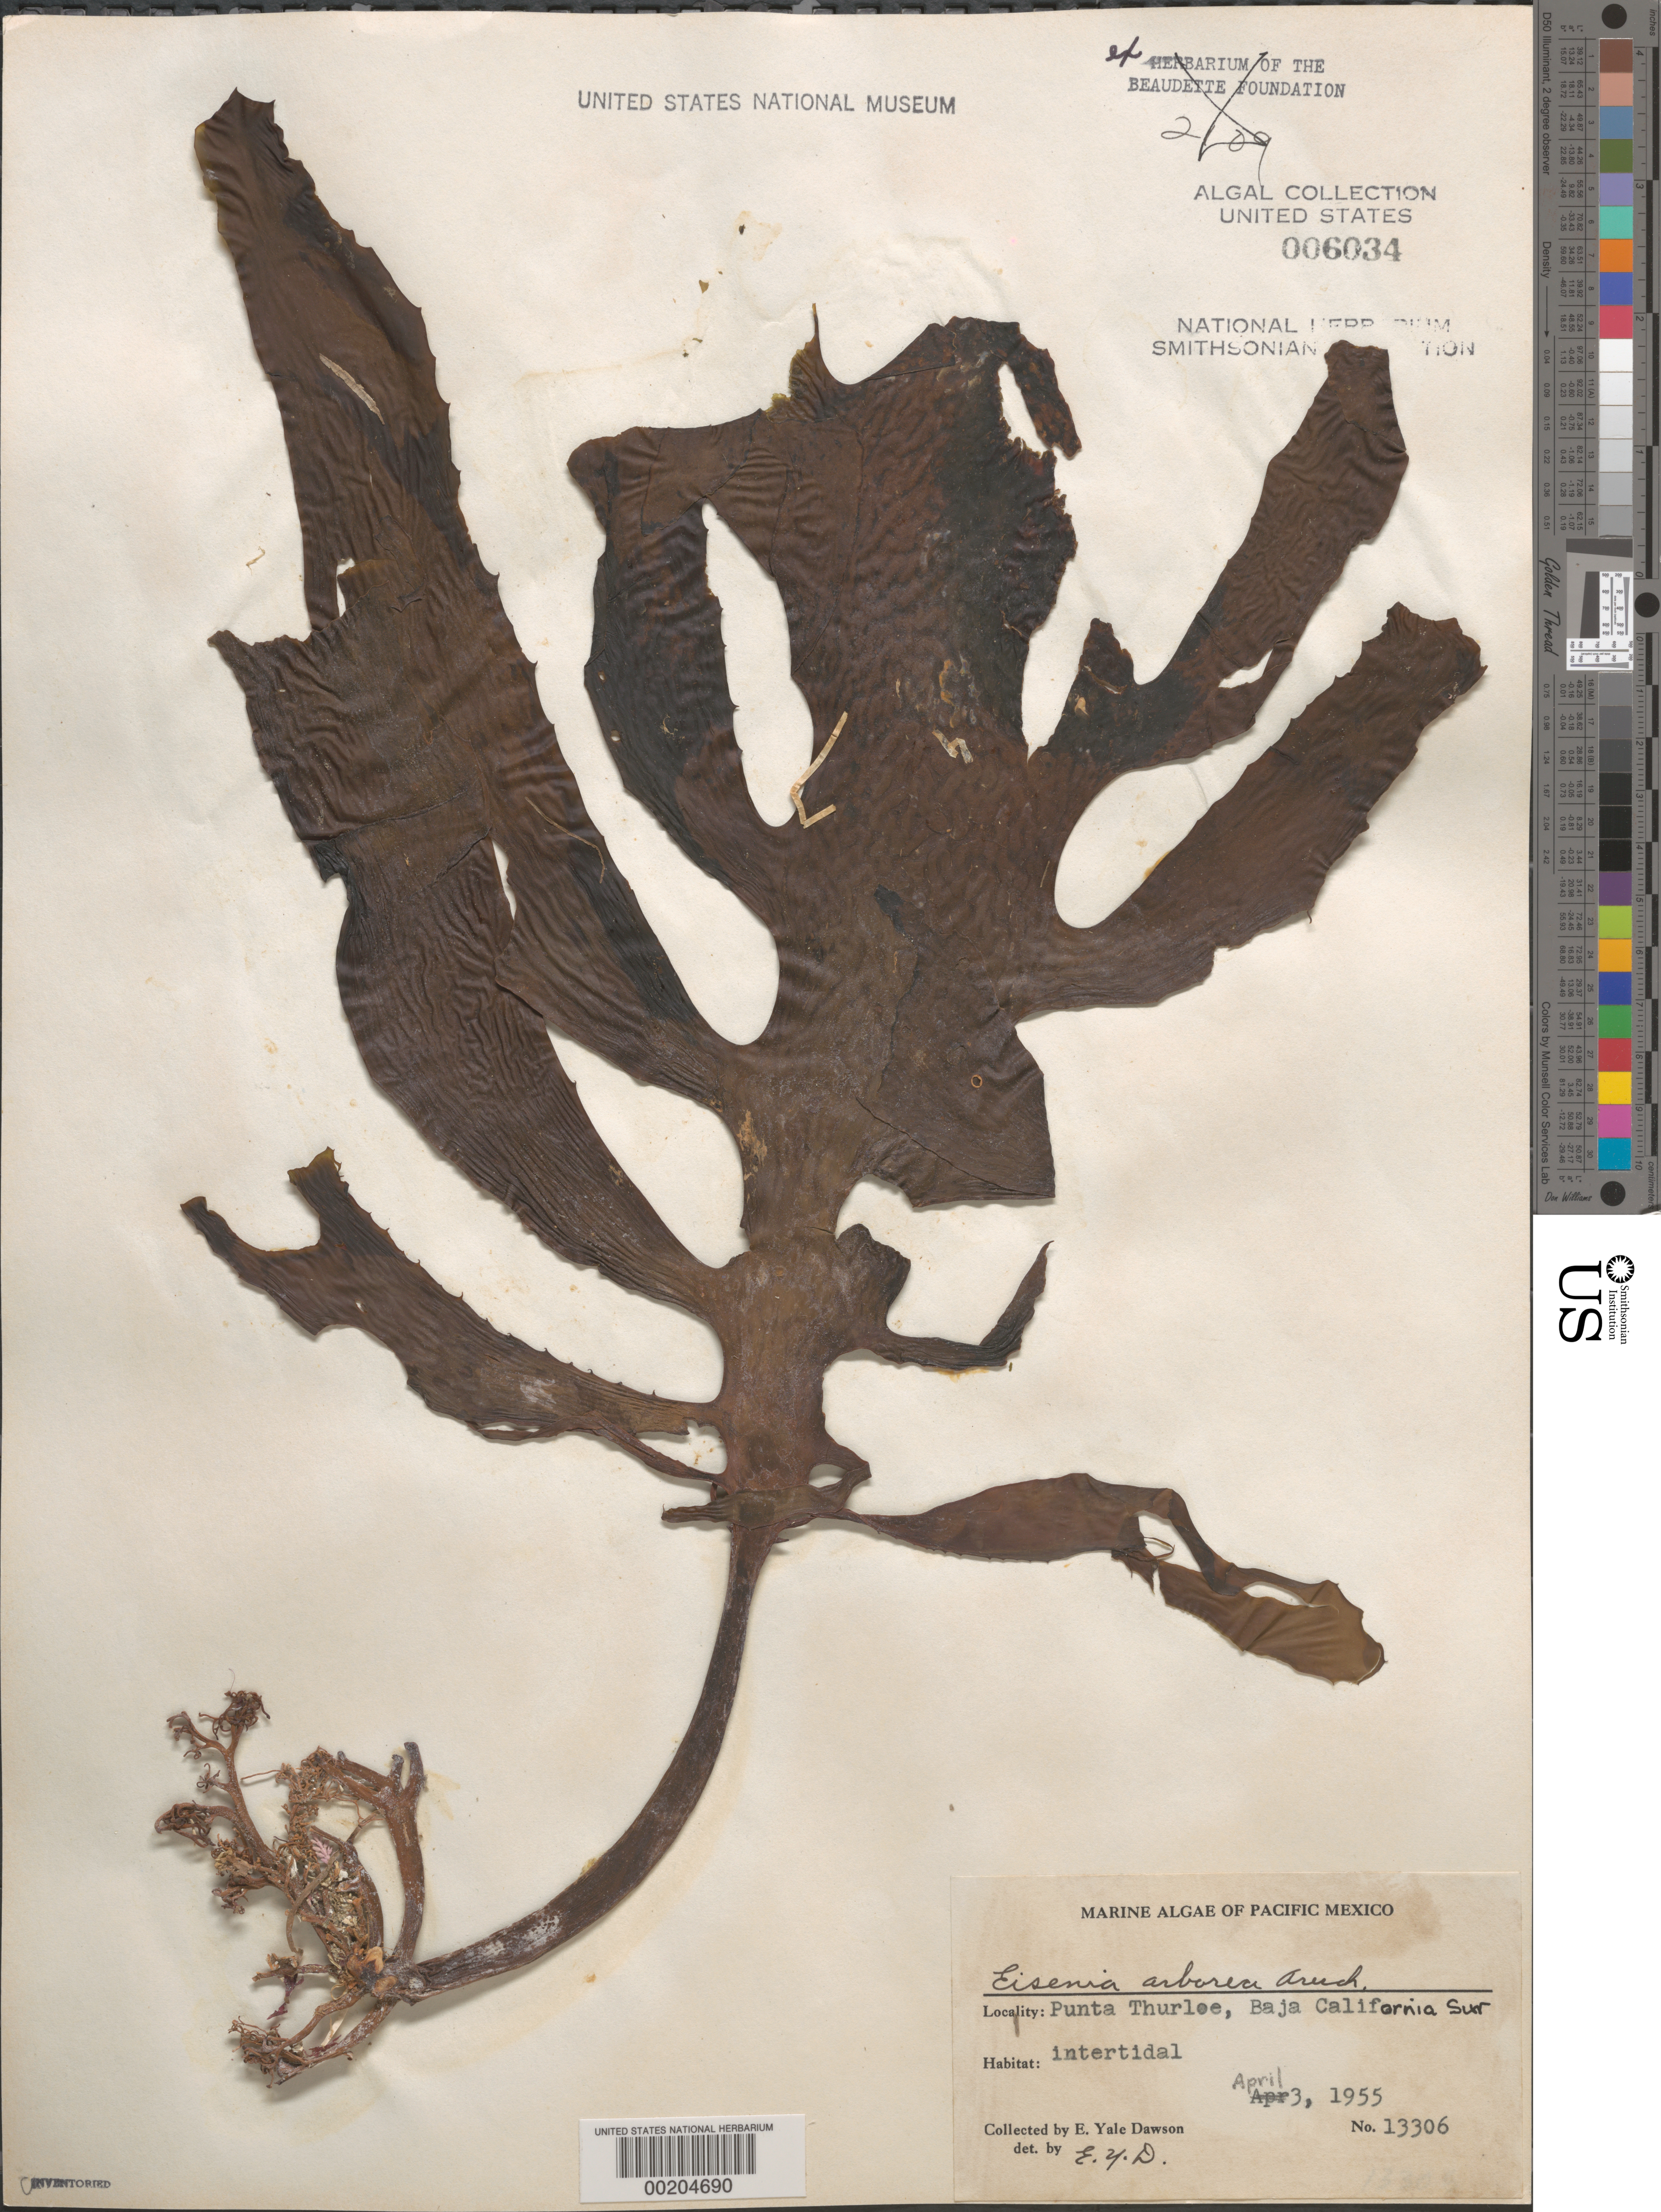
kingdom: Chromista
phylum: Ochrophyta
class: Phaeophyceae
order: Laminariales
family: Lessoniaceae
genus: Eisenia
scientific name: Eisenia arborea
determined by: Dawson, E. Y.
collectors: E. Y. Dawson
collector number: EYD 13306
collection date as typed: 03 Apr 1955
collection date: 1955-04-03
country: Mexico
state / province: Baja California Sur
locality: Punta Thurloe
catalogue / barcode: US 6034